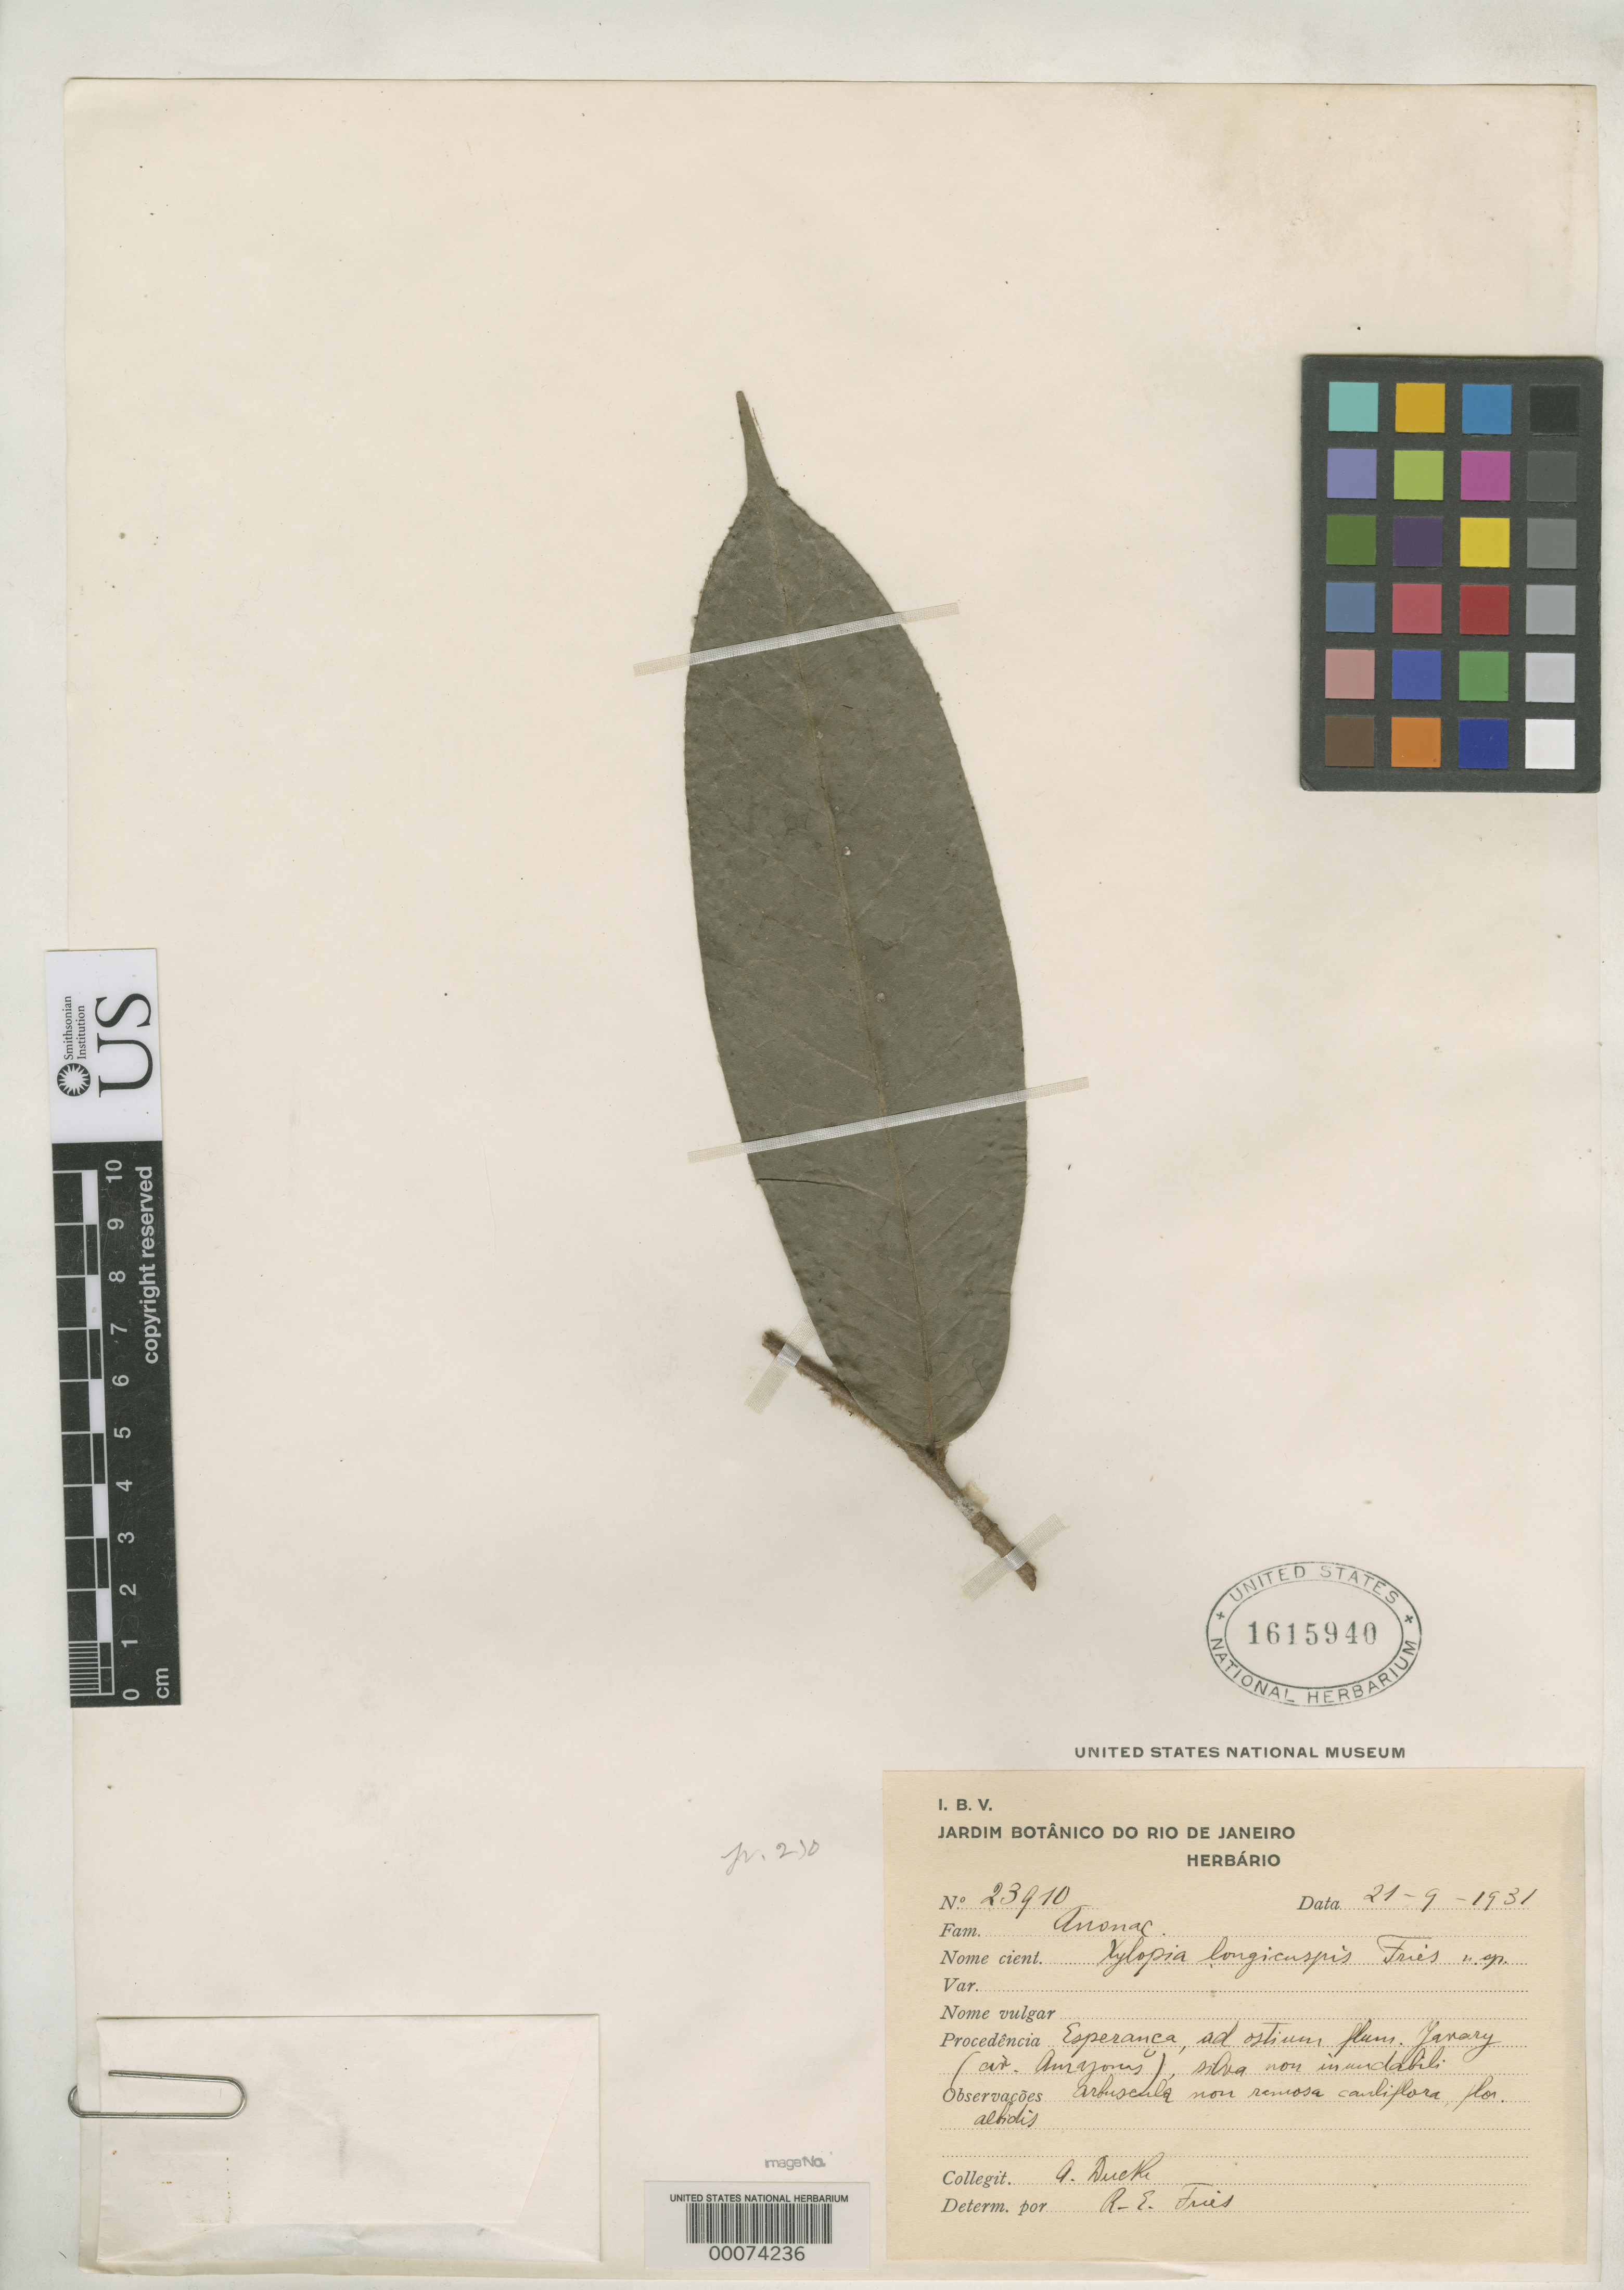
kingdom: Plantae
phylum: Tracheophyta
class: Magnoliopsida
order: Magnoliales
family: Annonaceae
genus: Xylopia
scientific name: Xylopia longicuspis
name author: R.E. Fr.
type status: Isotype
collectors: A. Ducke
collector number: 23910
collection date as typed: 21 Sep 1931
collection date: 1931-09-21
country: Brazil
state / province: Amazonas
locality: Esperanca.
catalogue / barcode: US 1615940